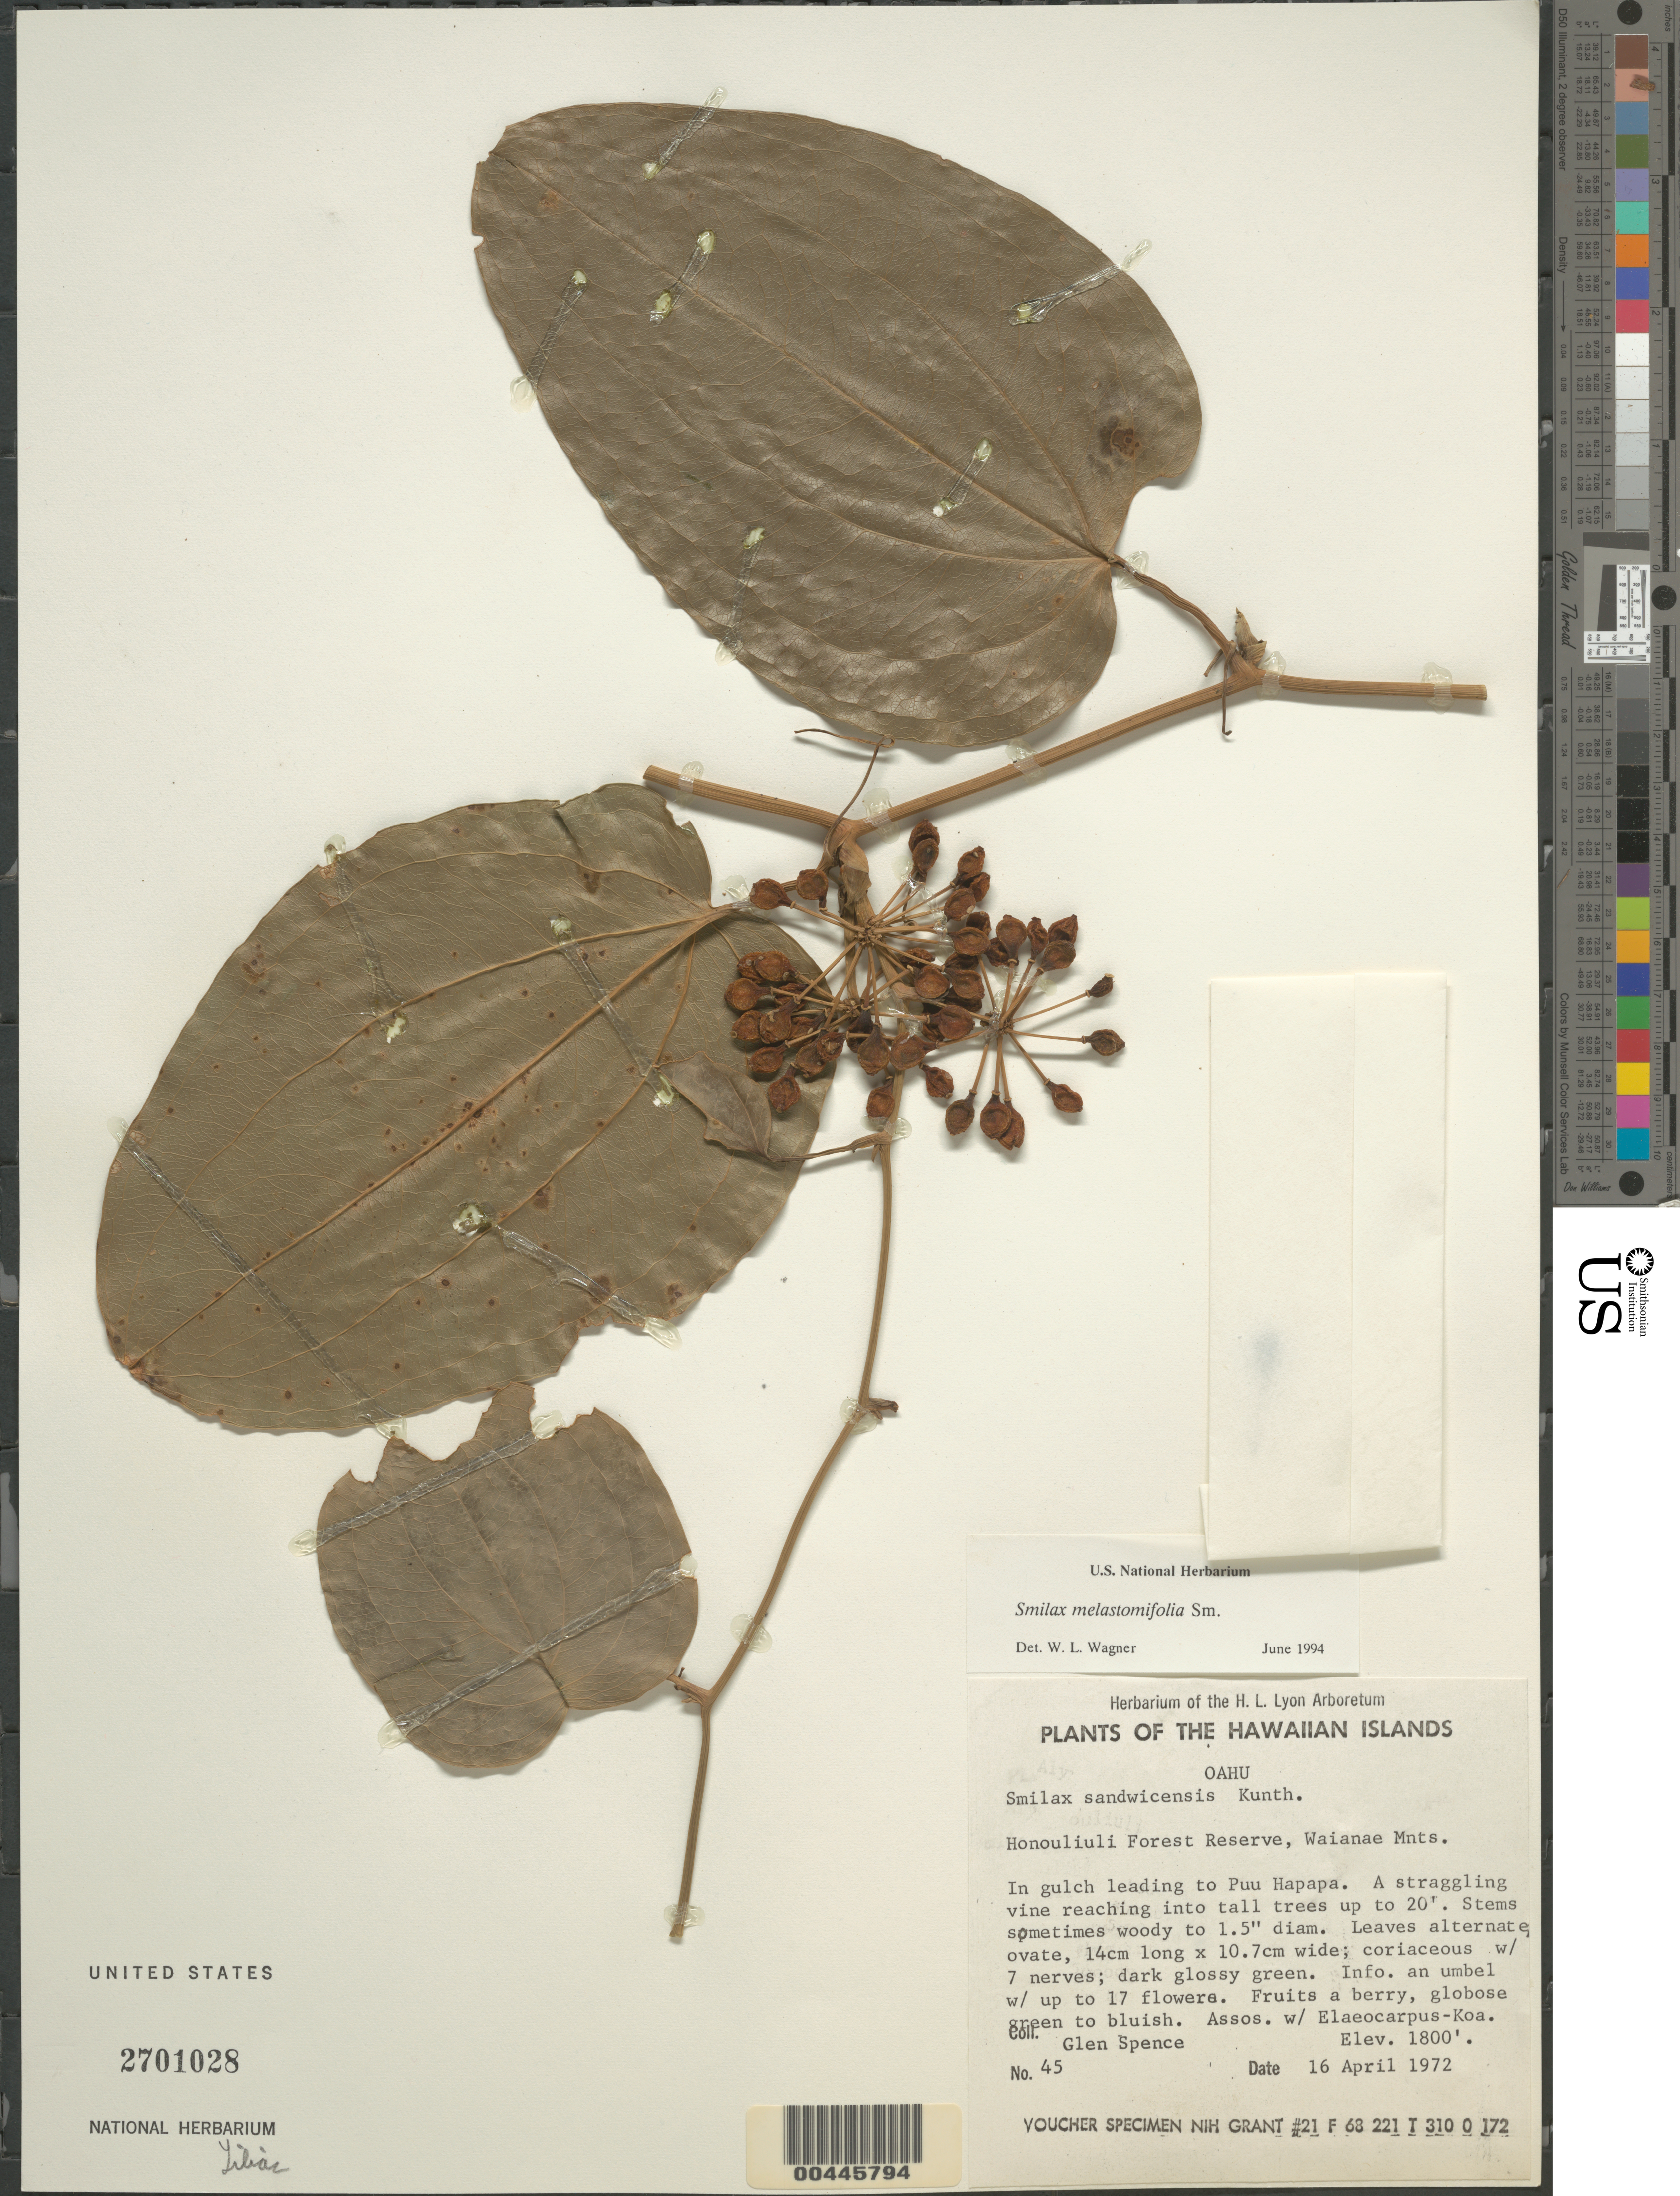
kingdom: Plantae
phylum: Tracheophyta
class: Liliopsida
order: Liliales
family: Smilacaceae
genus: Smilax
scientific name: Smilax melastomifolia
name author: Sm.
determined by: Wagner, W. L., (BOT), Smithsonian Institution - National Museum of Natural History (UNITED STATES)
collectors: G. Spence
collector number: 45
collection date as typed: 16 Apr 1972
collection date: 1972-04-16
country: United States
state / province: Hawaii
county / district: Honolulu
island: Oahu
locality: Honouliuli Forest Reserve, Waianae Mts., in gulch leading to Puu Hapapa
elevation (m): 549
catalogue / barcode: US 2701028